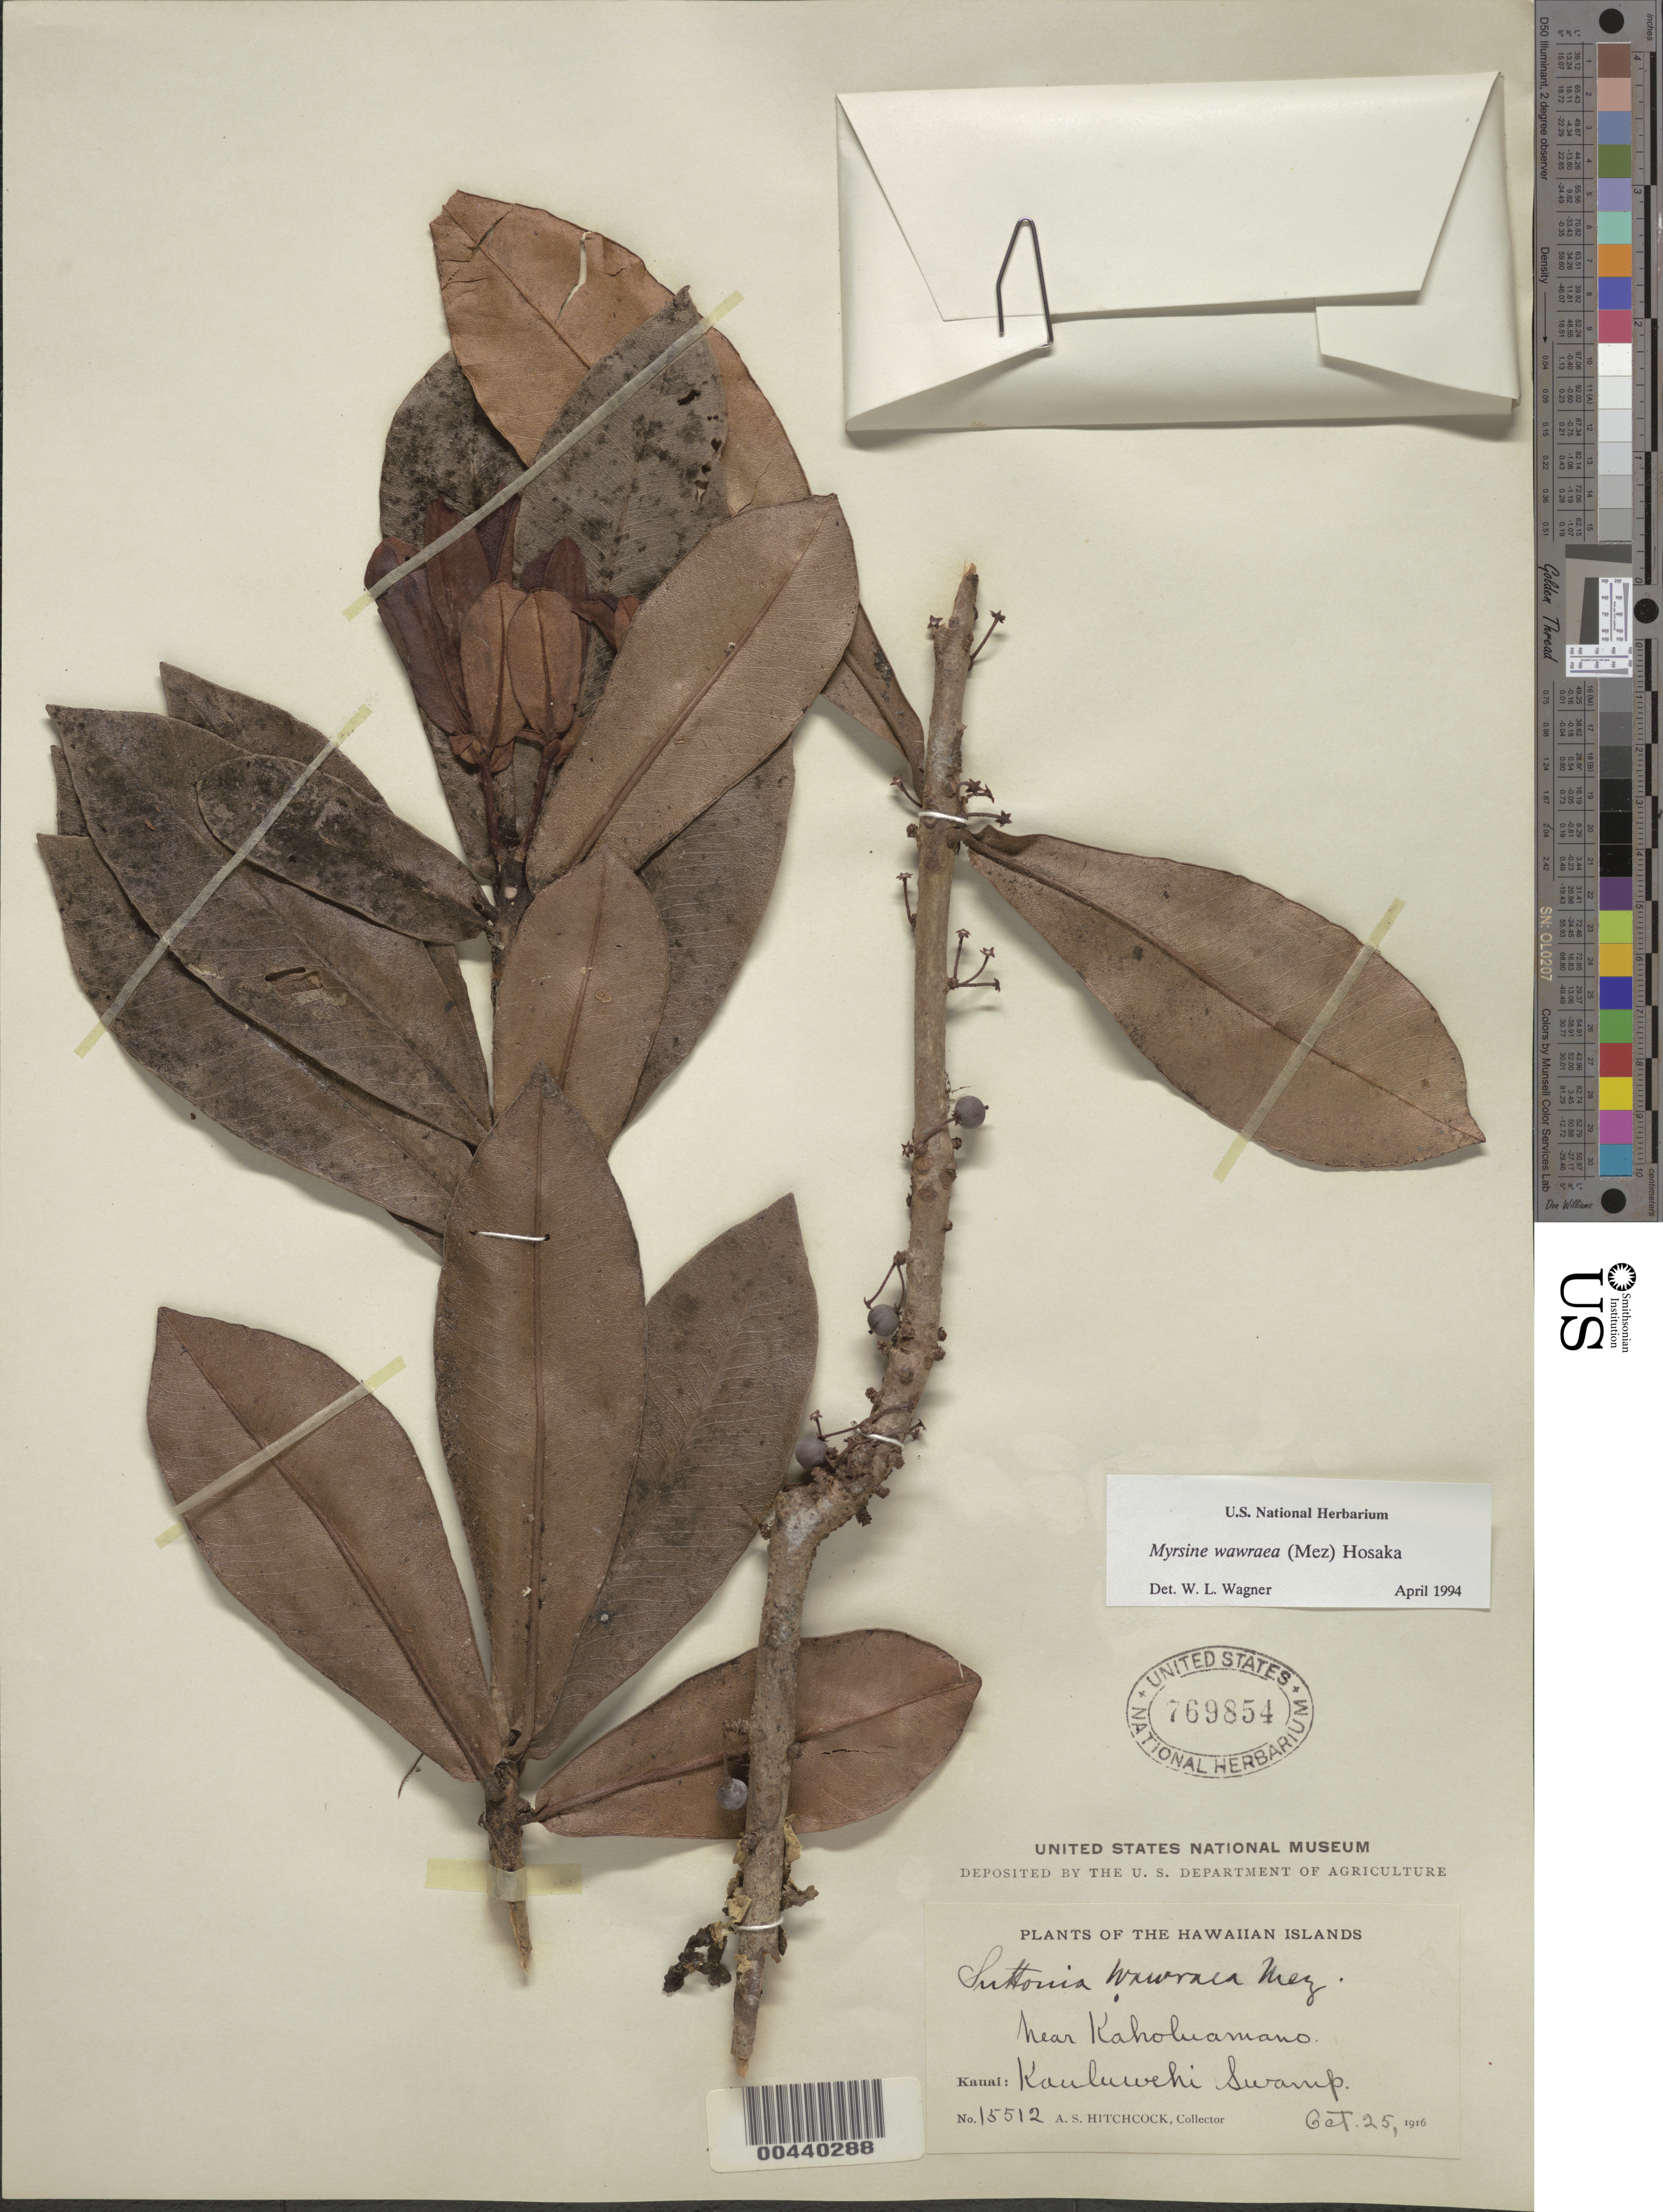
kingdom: Plantae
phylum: Tracheophyta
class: Magnoliopsida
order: Ericales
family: Primulaceae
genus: Myrsine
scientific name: Myrsine wawraea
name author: (Mez) Hosaka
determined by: Wagner, W. L., (BOT), Smithsonian Institution - National Museum of Natural History (UNITED STATES)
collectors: A. S. Hitchcock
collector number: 15512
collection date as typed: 25 Oct 1916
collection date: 1916-10-25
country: United States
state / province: Hawaii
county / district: Kauai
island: Kaua'i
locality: Near Kaholuamano, Kauluwehi Swamp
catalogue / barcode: US 769854